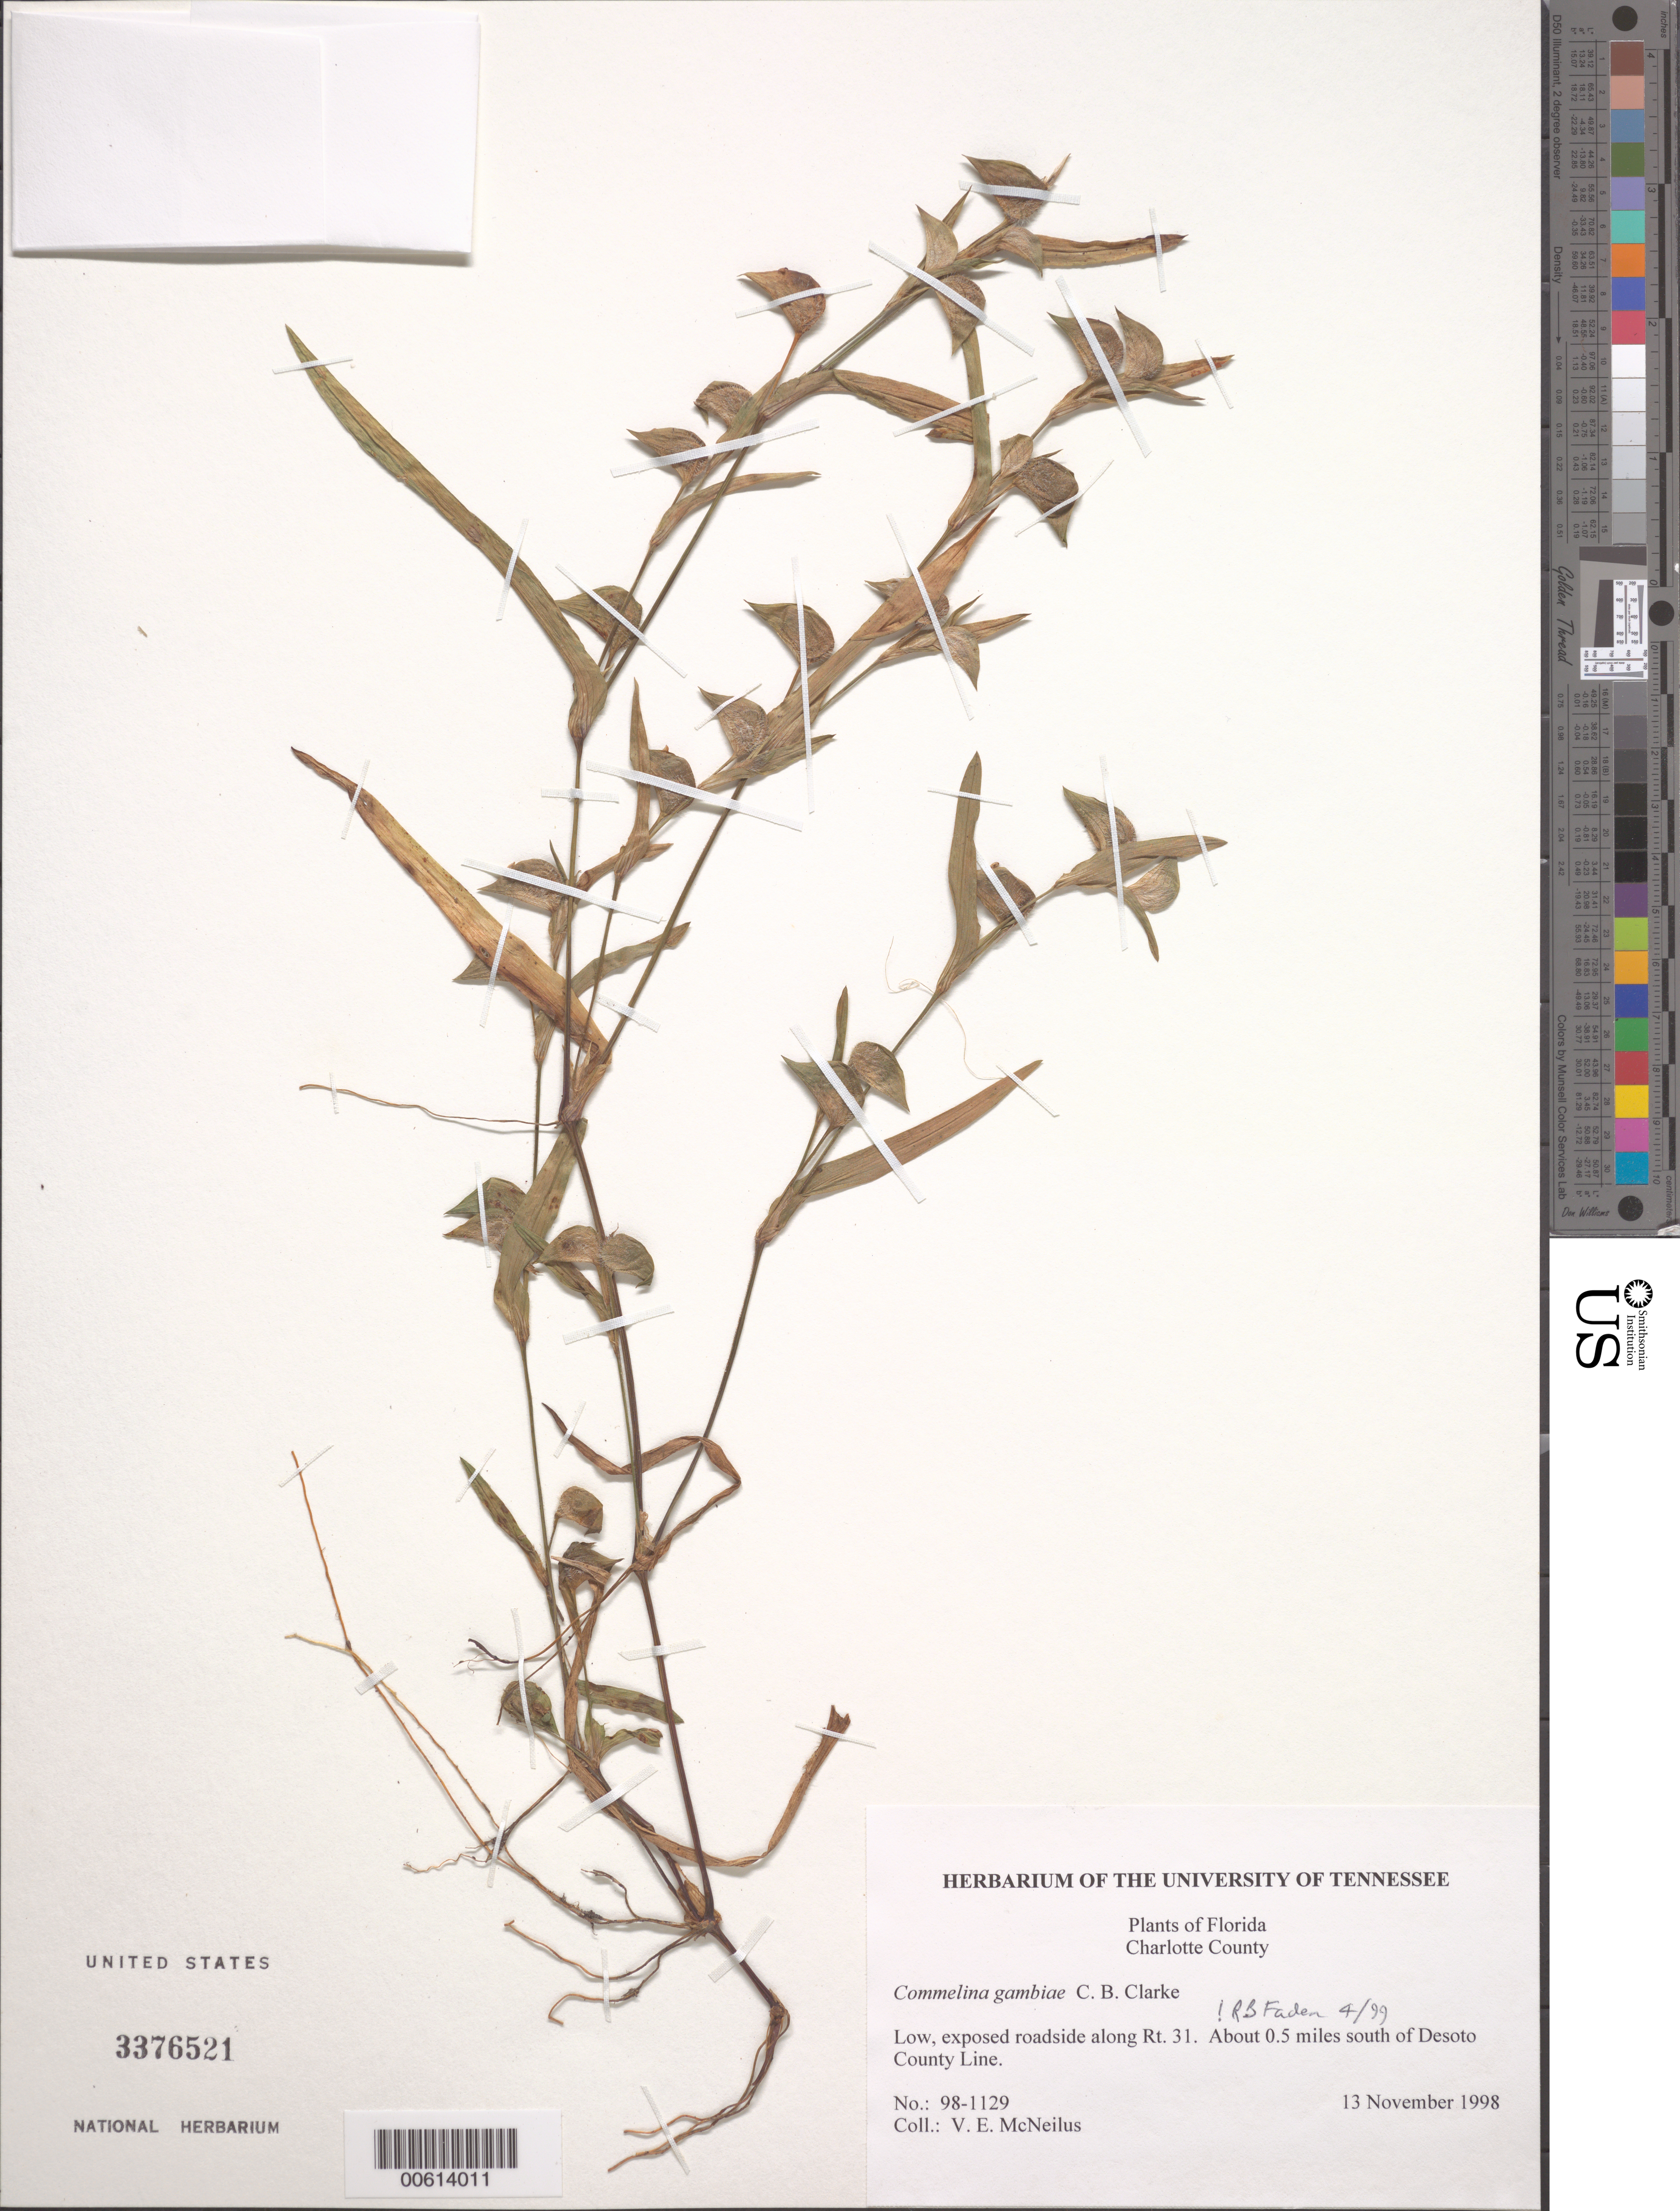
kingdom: Plantae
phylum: Tracheophyta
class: Liliopsida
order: Commelinales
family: Commelinaceae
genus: Commelina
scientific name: Commelina gambiae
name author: C.B. Clarke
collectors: V. Mcneilus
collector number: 98-1129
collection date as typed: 13 Nov 1998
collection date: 1998-11-13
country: United States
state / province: Florida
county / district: Charlotte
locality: Along rt. 31, s of desoto county line. [state orignally recorded as tennessee.]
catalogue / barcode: US 3376521